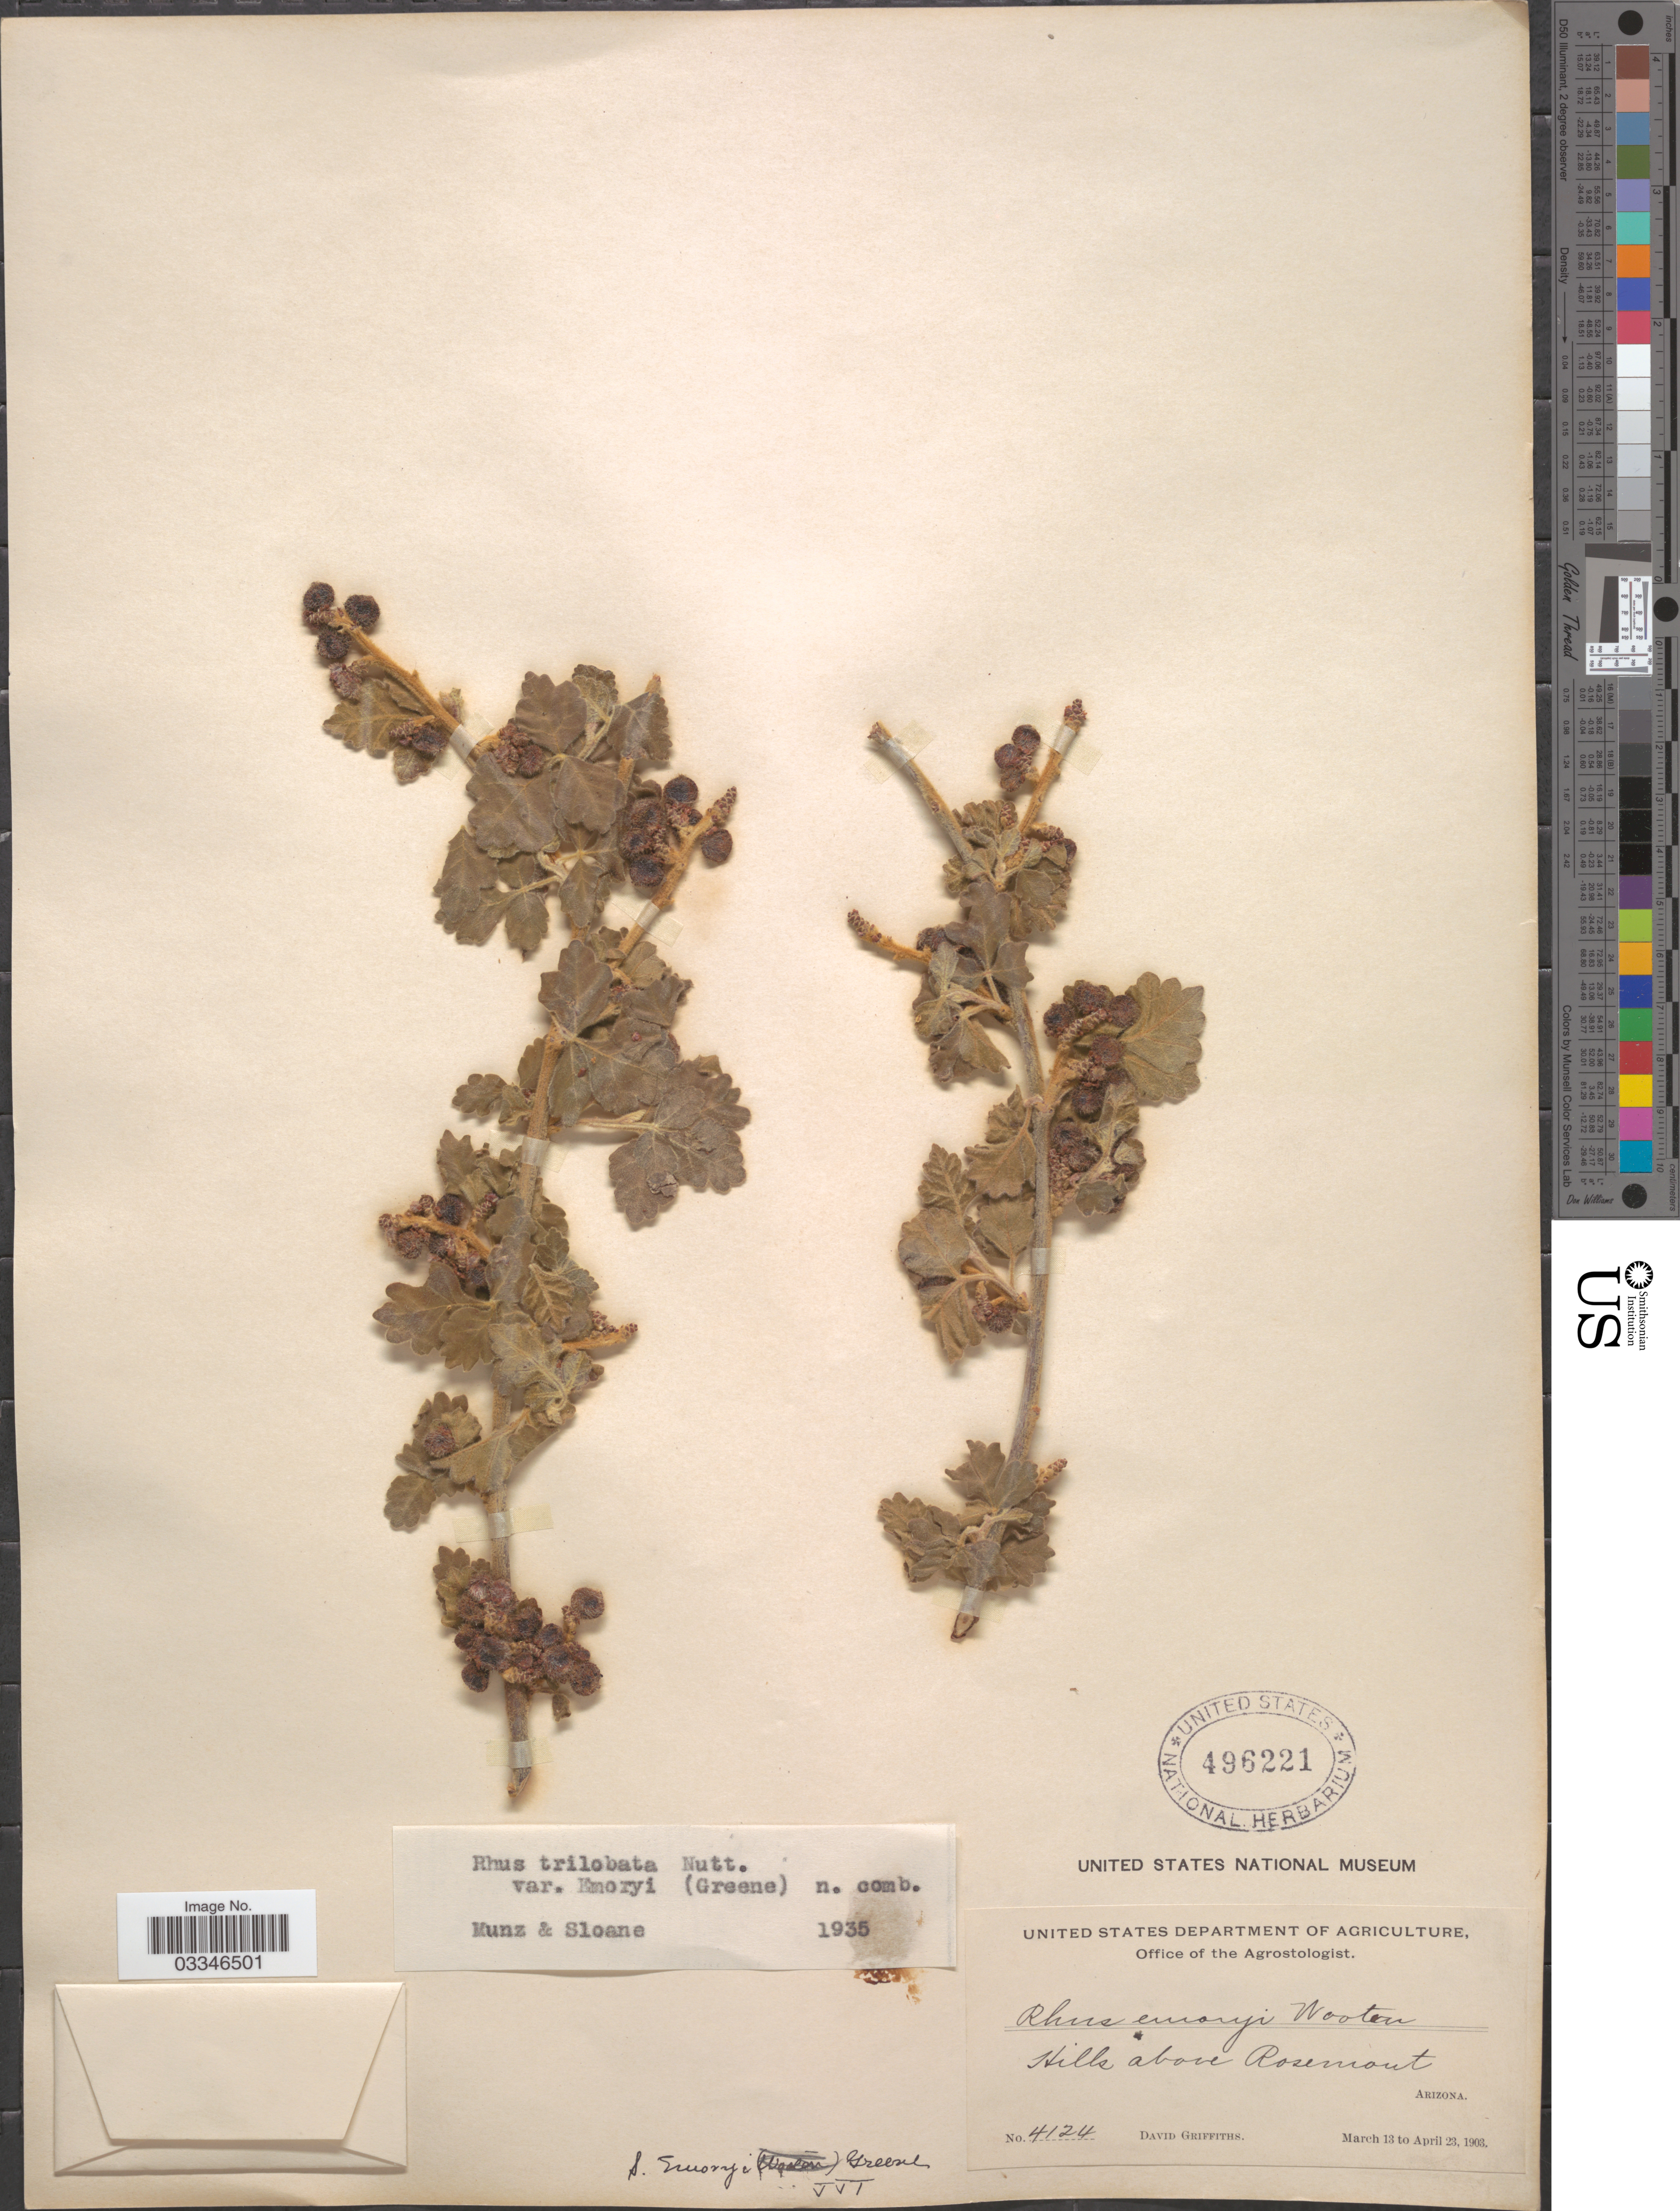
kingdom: Plantae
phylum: Tracheophyta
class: Magnoliopsida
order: Sapindales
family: Anacardiaceae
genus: Rhus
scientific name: Rhus trilobata var. pilosissima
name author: Engl.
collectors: D. Griffiths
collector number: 4124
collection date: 1903-03-13/1903-04-23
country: United States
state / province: Arizona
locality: Hills above Rosemont.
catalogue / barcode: US 496221